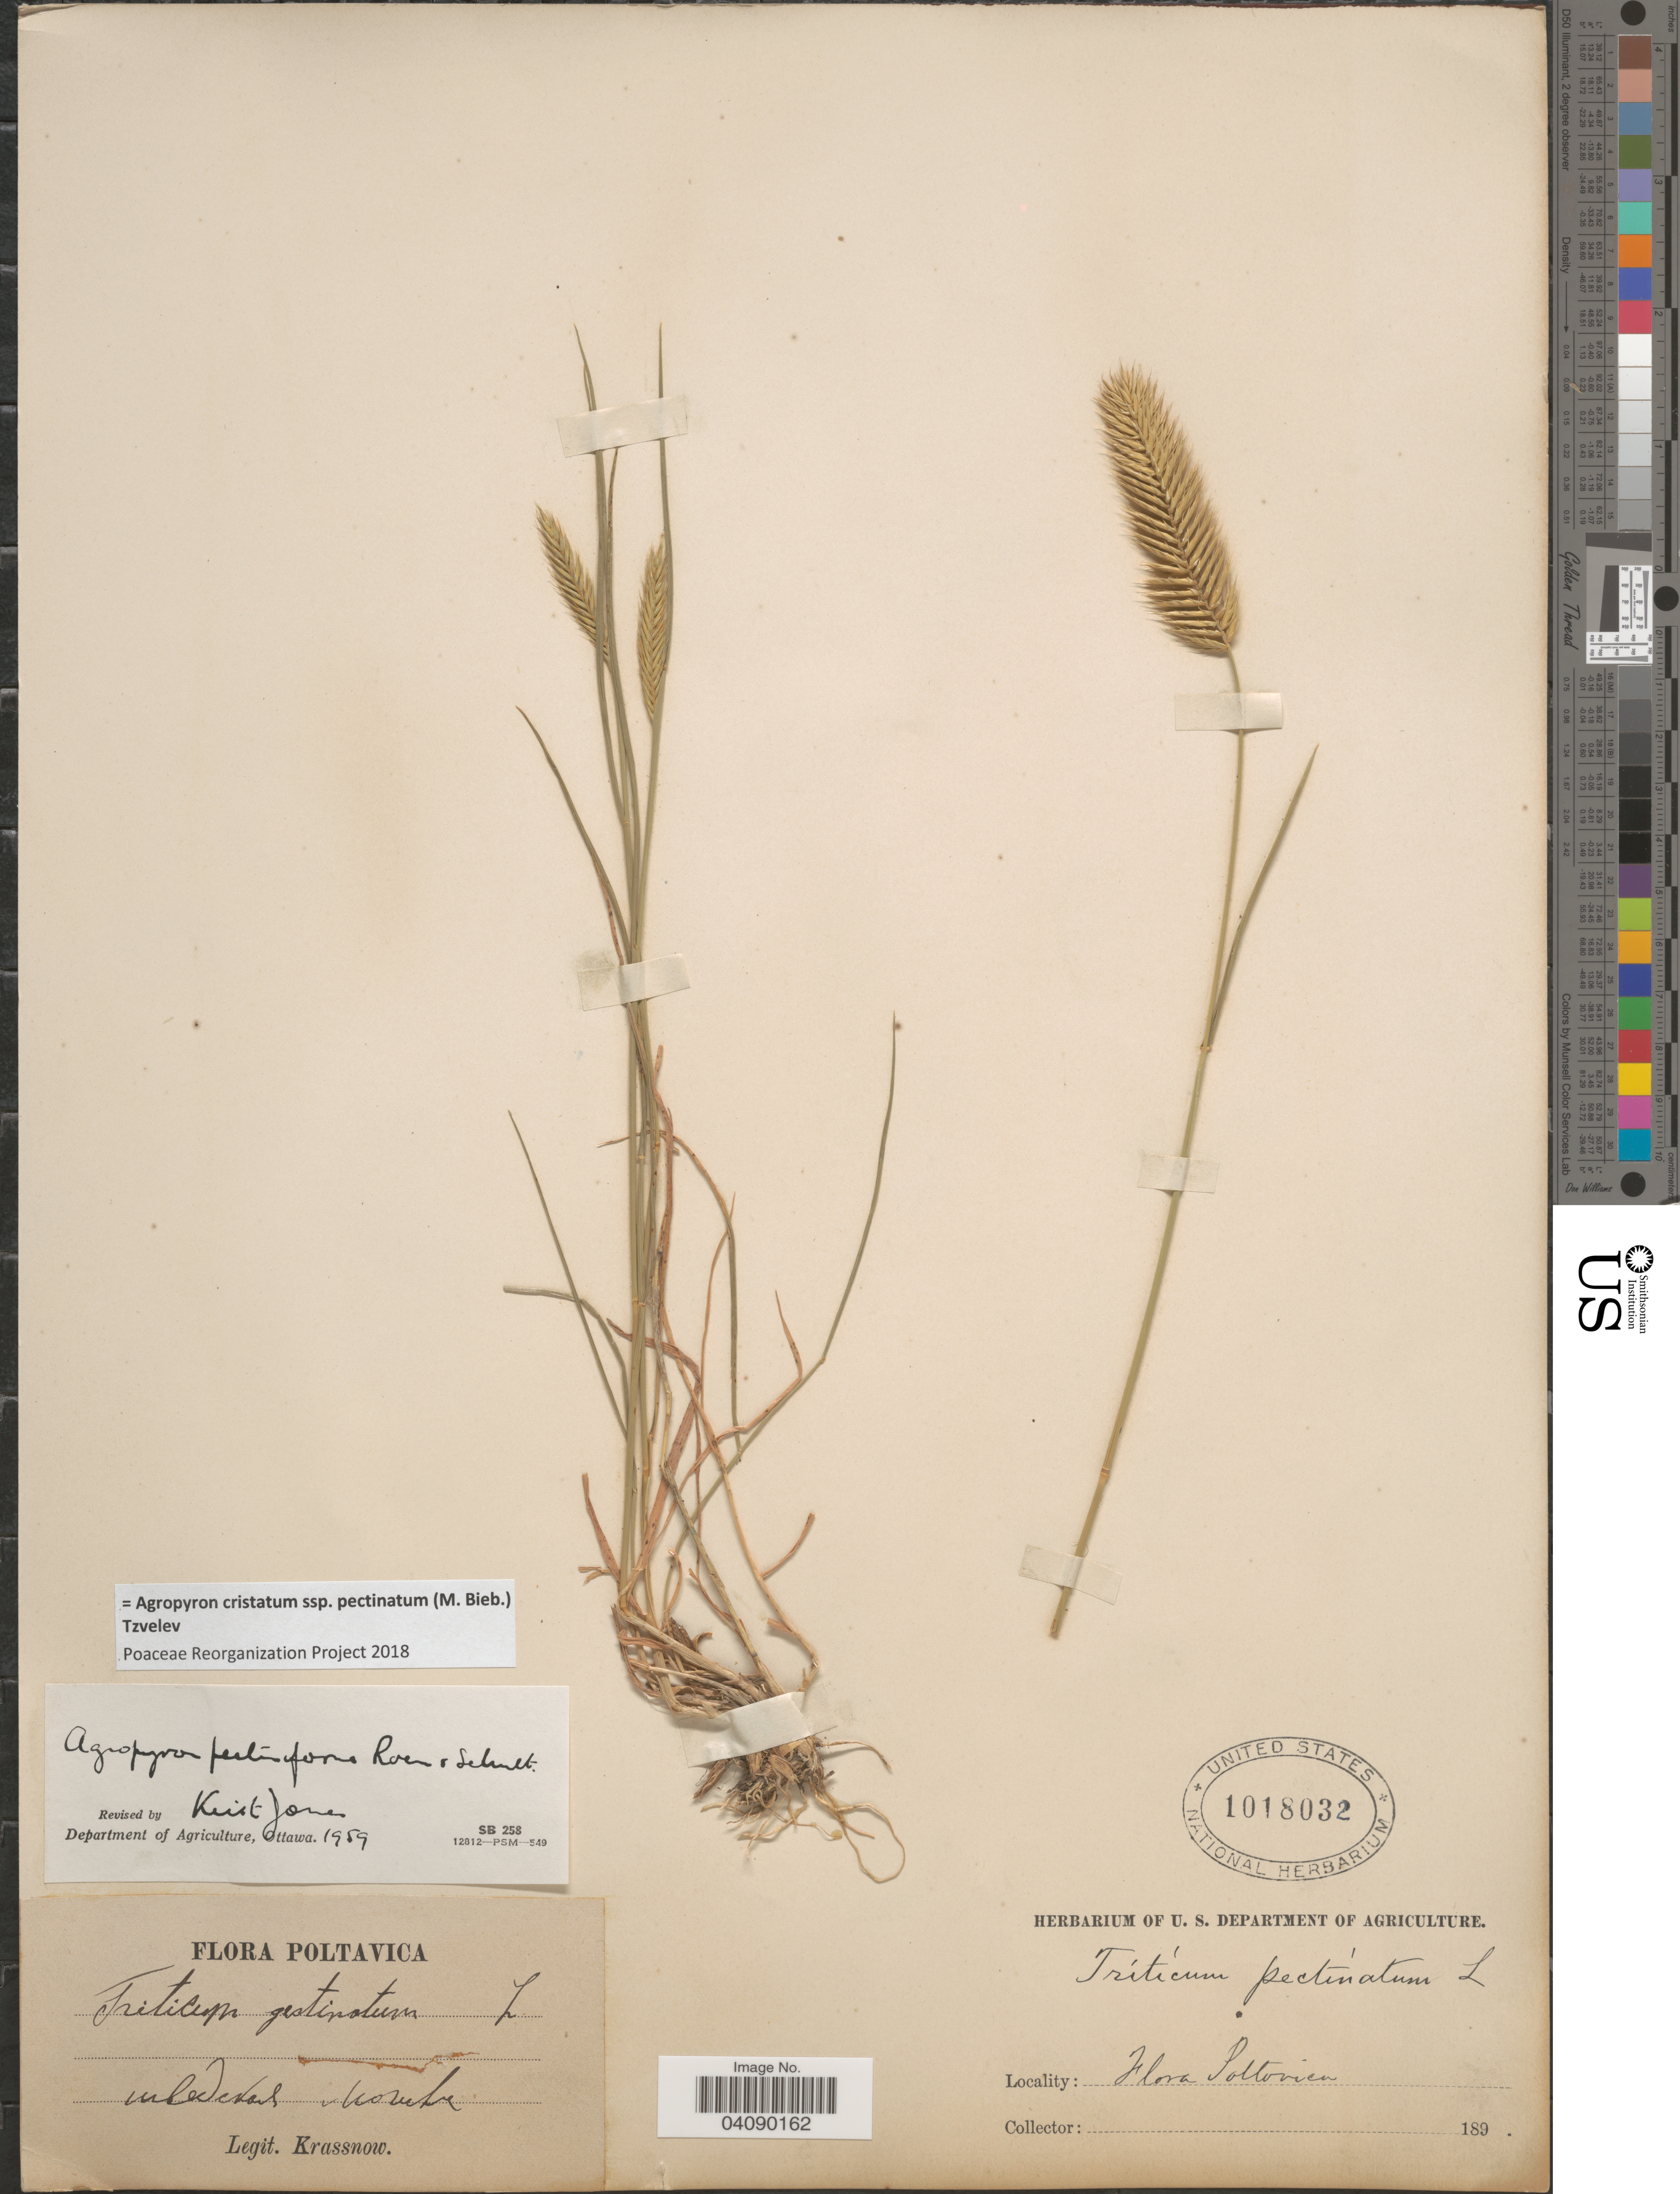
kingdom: Plantae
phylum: Tracheophyta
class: Liliopsida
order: Poales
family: Poaceae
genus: Agropyron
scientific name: Agropyron cristatum subsp. pectinatum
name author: (M. Bieb.) Tzvelev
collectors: -. Krassnow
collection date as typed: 189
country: Ukraine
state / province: Poltava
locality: Poltavica.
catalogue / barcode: US 1018032